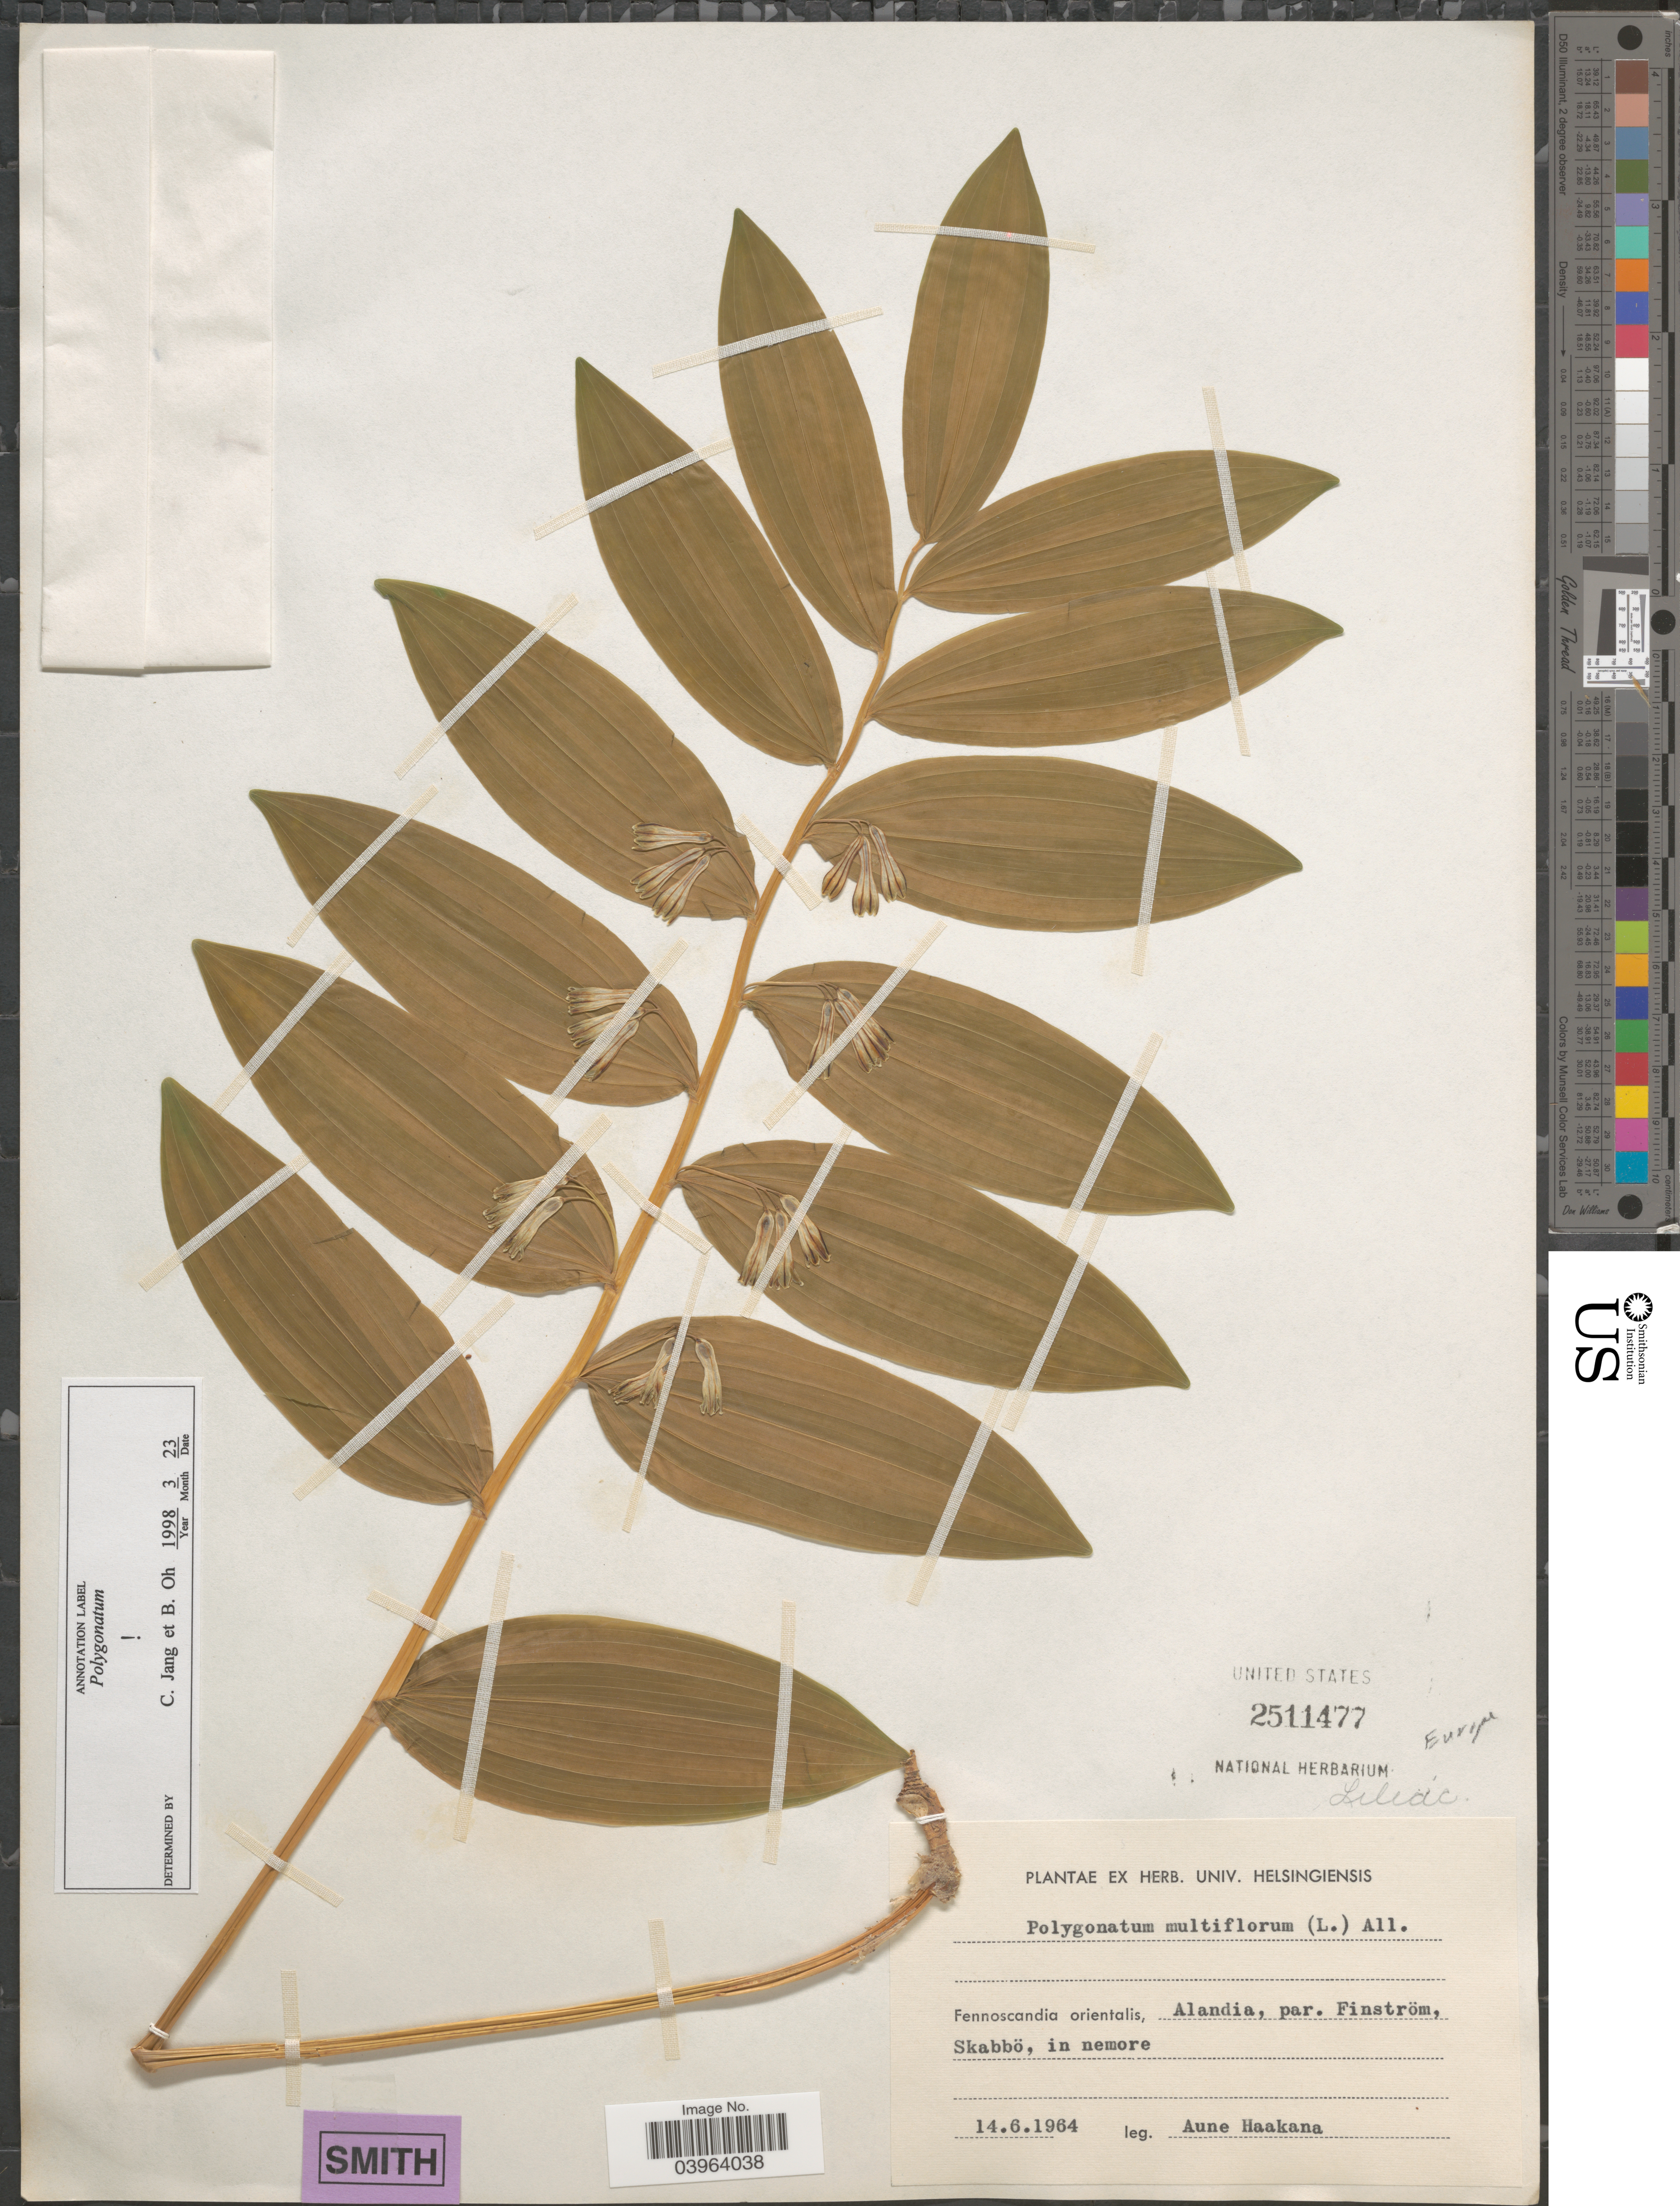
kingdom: Plantae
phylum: Tracheophyta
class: Liliopsida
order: Asparagales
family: Asparagaceae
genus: Polygonatum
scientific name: Polygonatum multiflorum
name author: (L.) All.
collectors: A. Haakana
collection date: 1964-06-14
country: Finland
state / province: Ahvenanmaa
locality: Fennoscandia orientalis, Alandia, par. Finström, Skabbö, in nemore.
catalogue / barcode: US 2511477